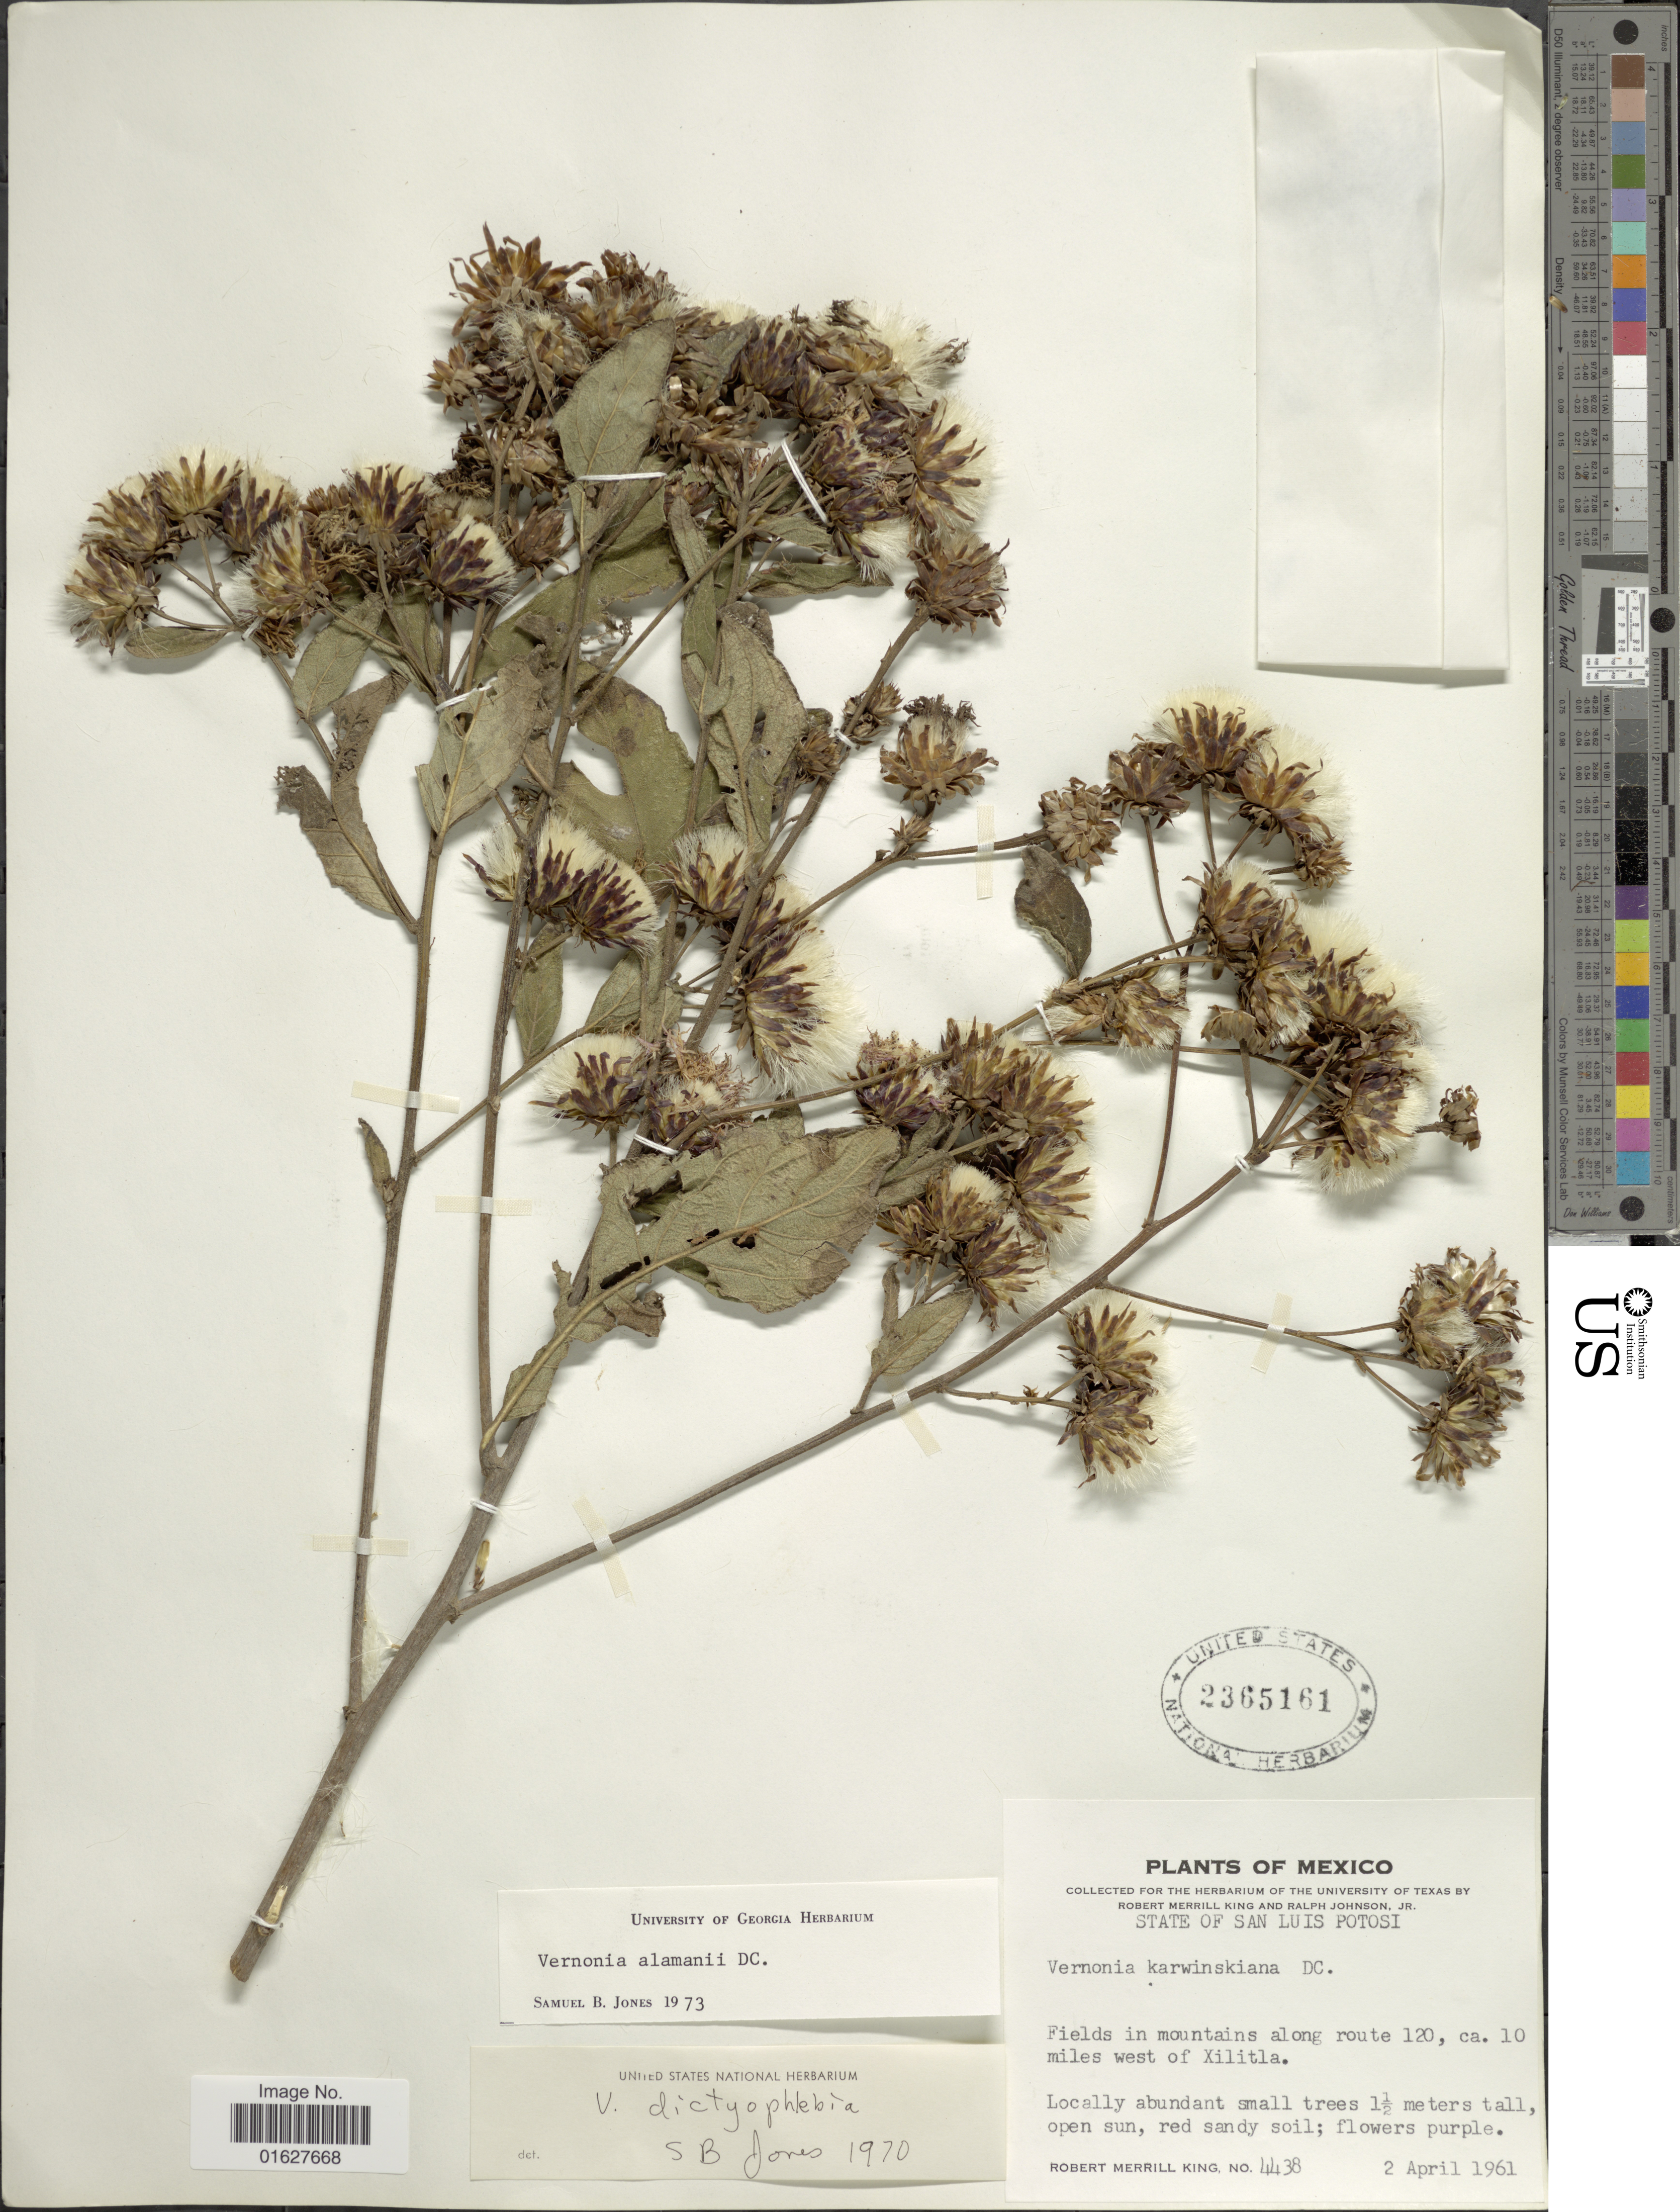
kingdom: Plantae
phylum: Tracheophyta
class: Magnoliopsida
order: Asterales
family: Asteraceae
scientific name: Vickianthus alamanii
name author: (DC.) H. Rob.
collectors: R. M. King & R. Johnson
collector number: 4438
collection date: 1961-04-02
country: Mexico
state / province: San Luis Potosí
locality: México. State of San Luis Potosi. Fields in mountains along route 120, ca. 10 miles west of Xilitla.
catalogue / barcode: US 2365161